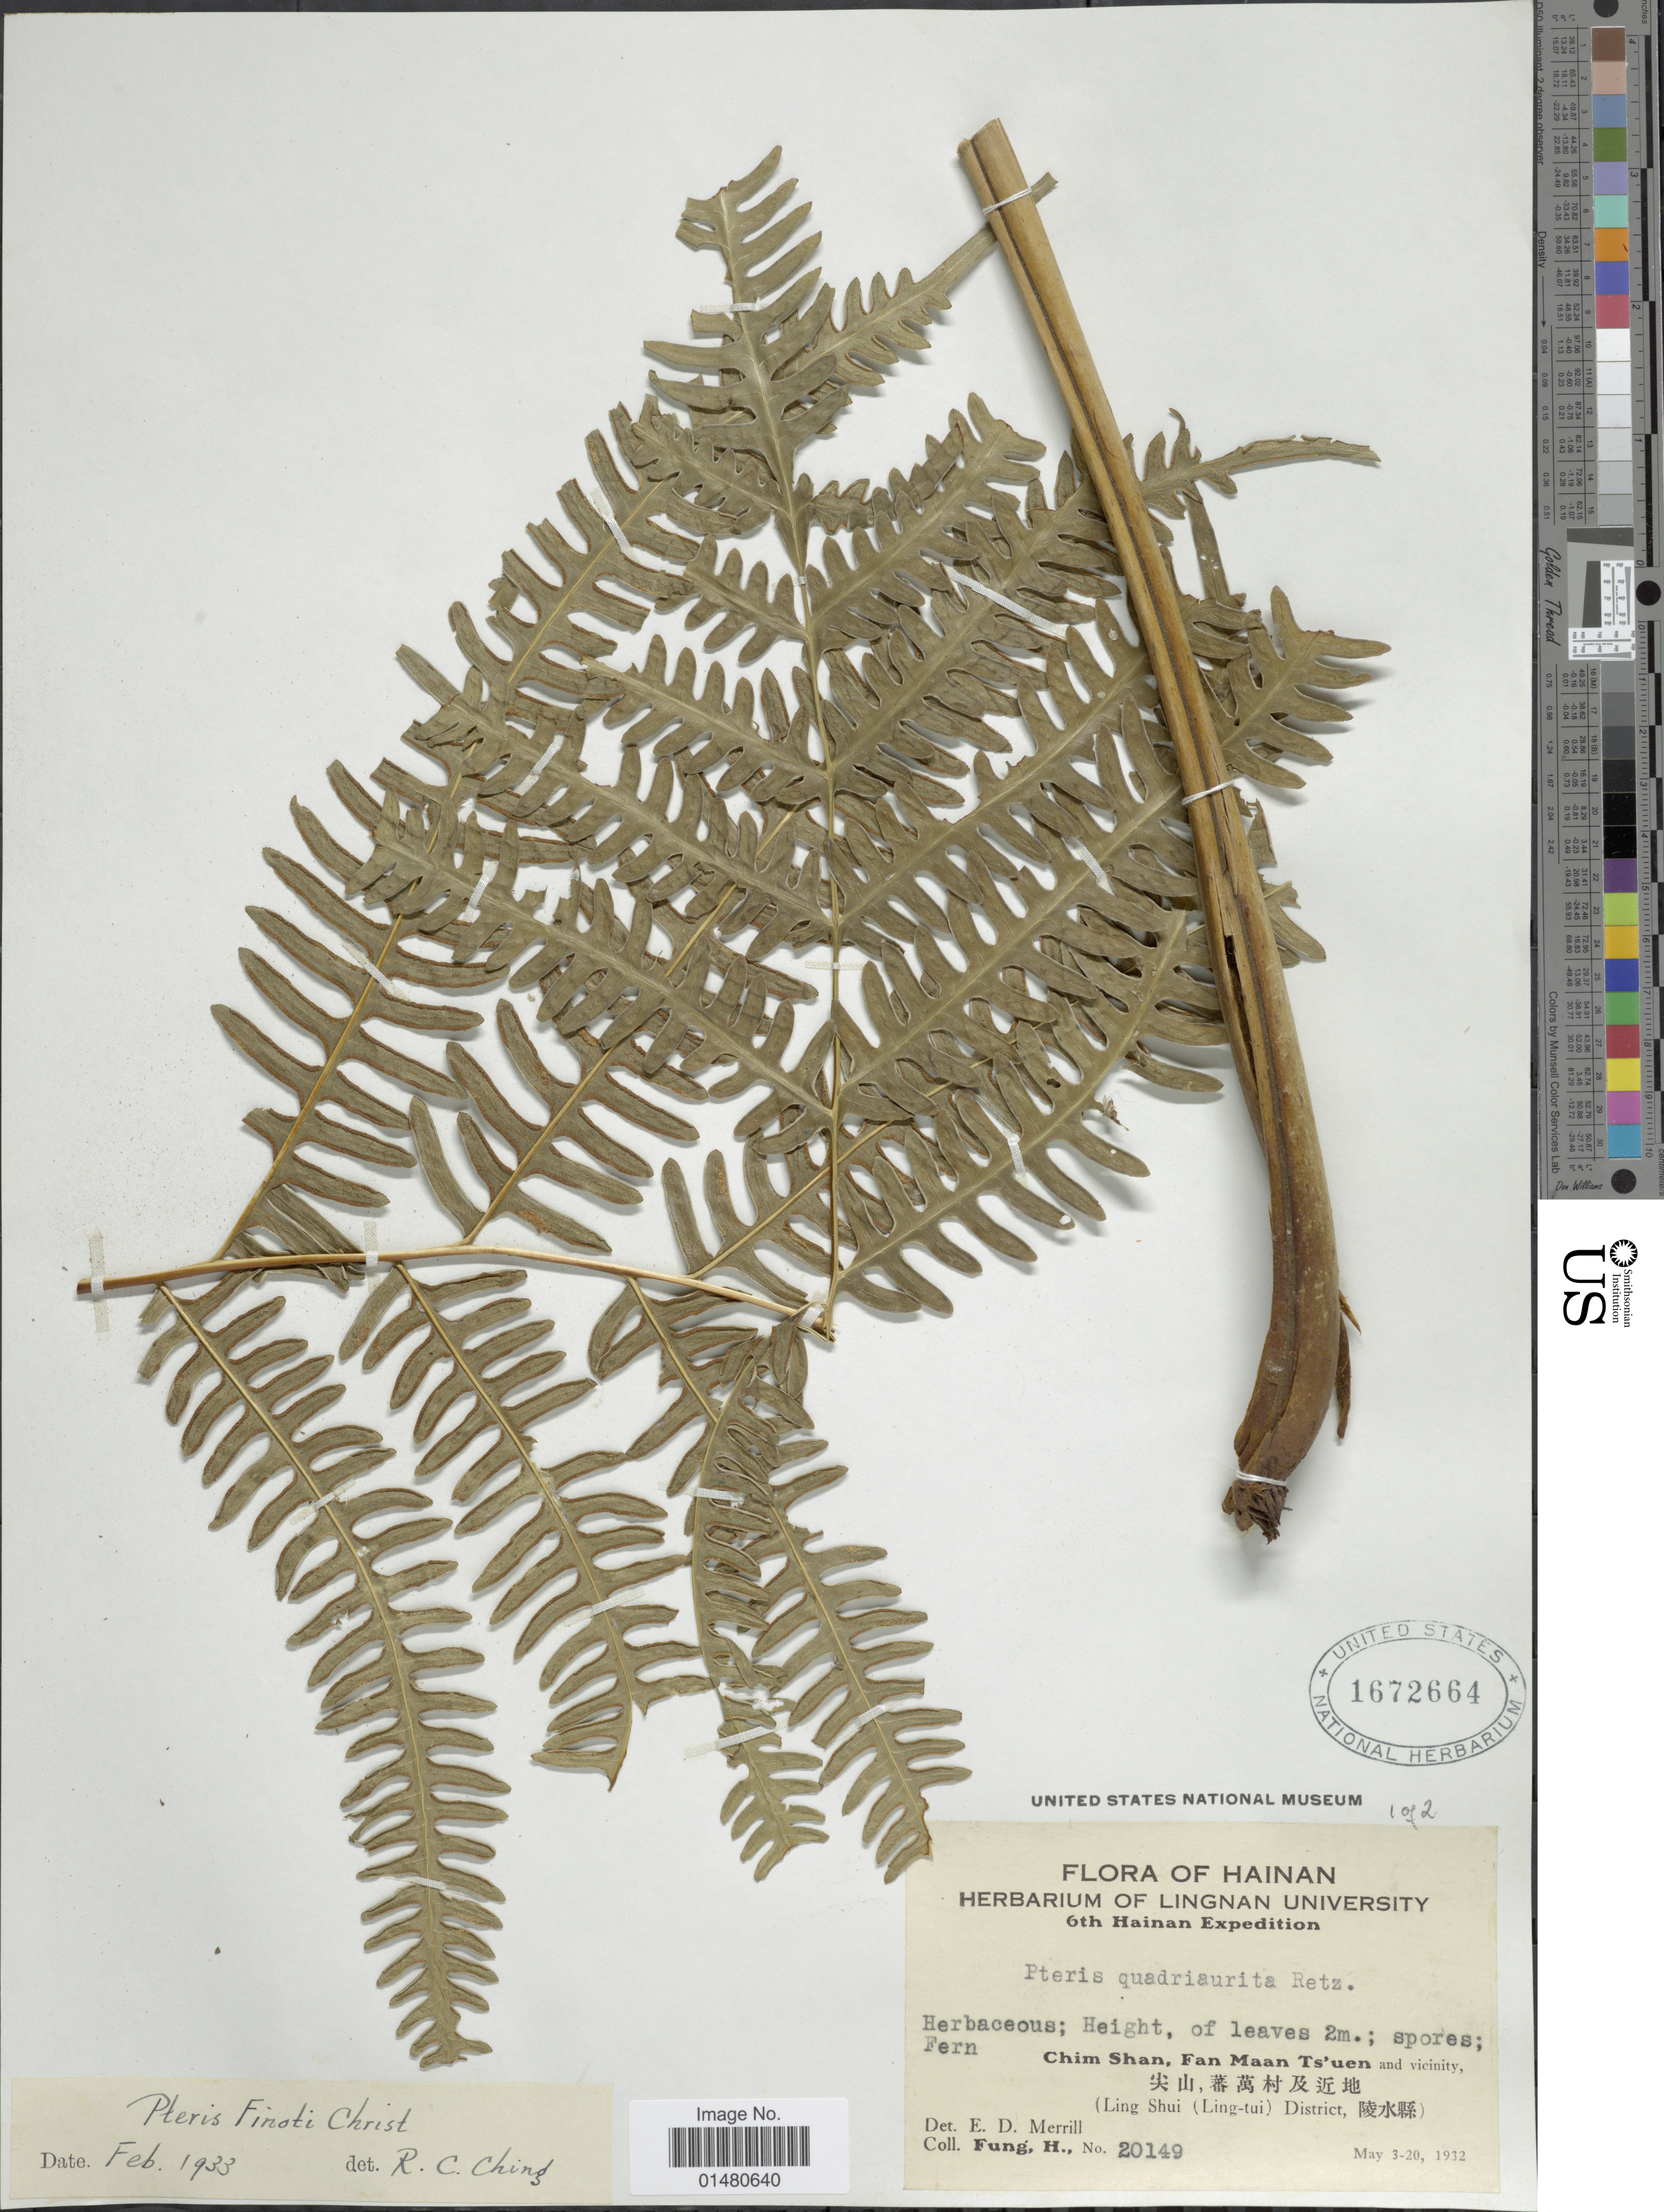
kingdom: Plantae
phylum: Tracheophyta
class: Polypodiopsida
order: Polypodiales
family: Pteridaceae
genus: Pteris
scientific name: Pteris finotii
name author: Christ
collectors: H. Fung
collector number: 20149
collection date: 1932-05-03/1932-05-20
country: China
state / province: Hainan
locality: Chim Shan, Fan Maan Ts'uen and vicinity, X, (Ling Shui (Ling-tui, District, X)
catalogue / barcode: US 1672664